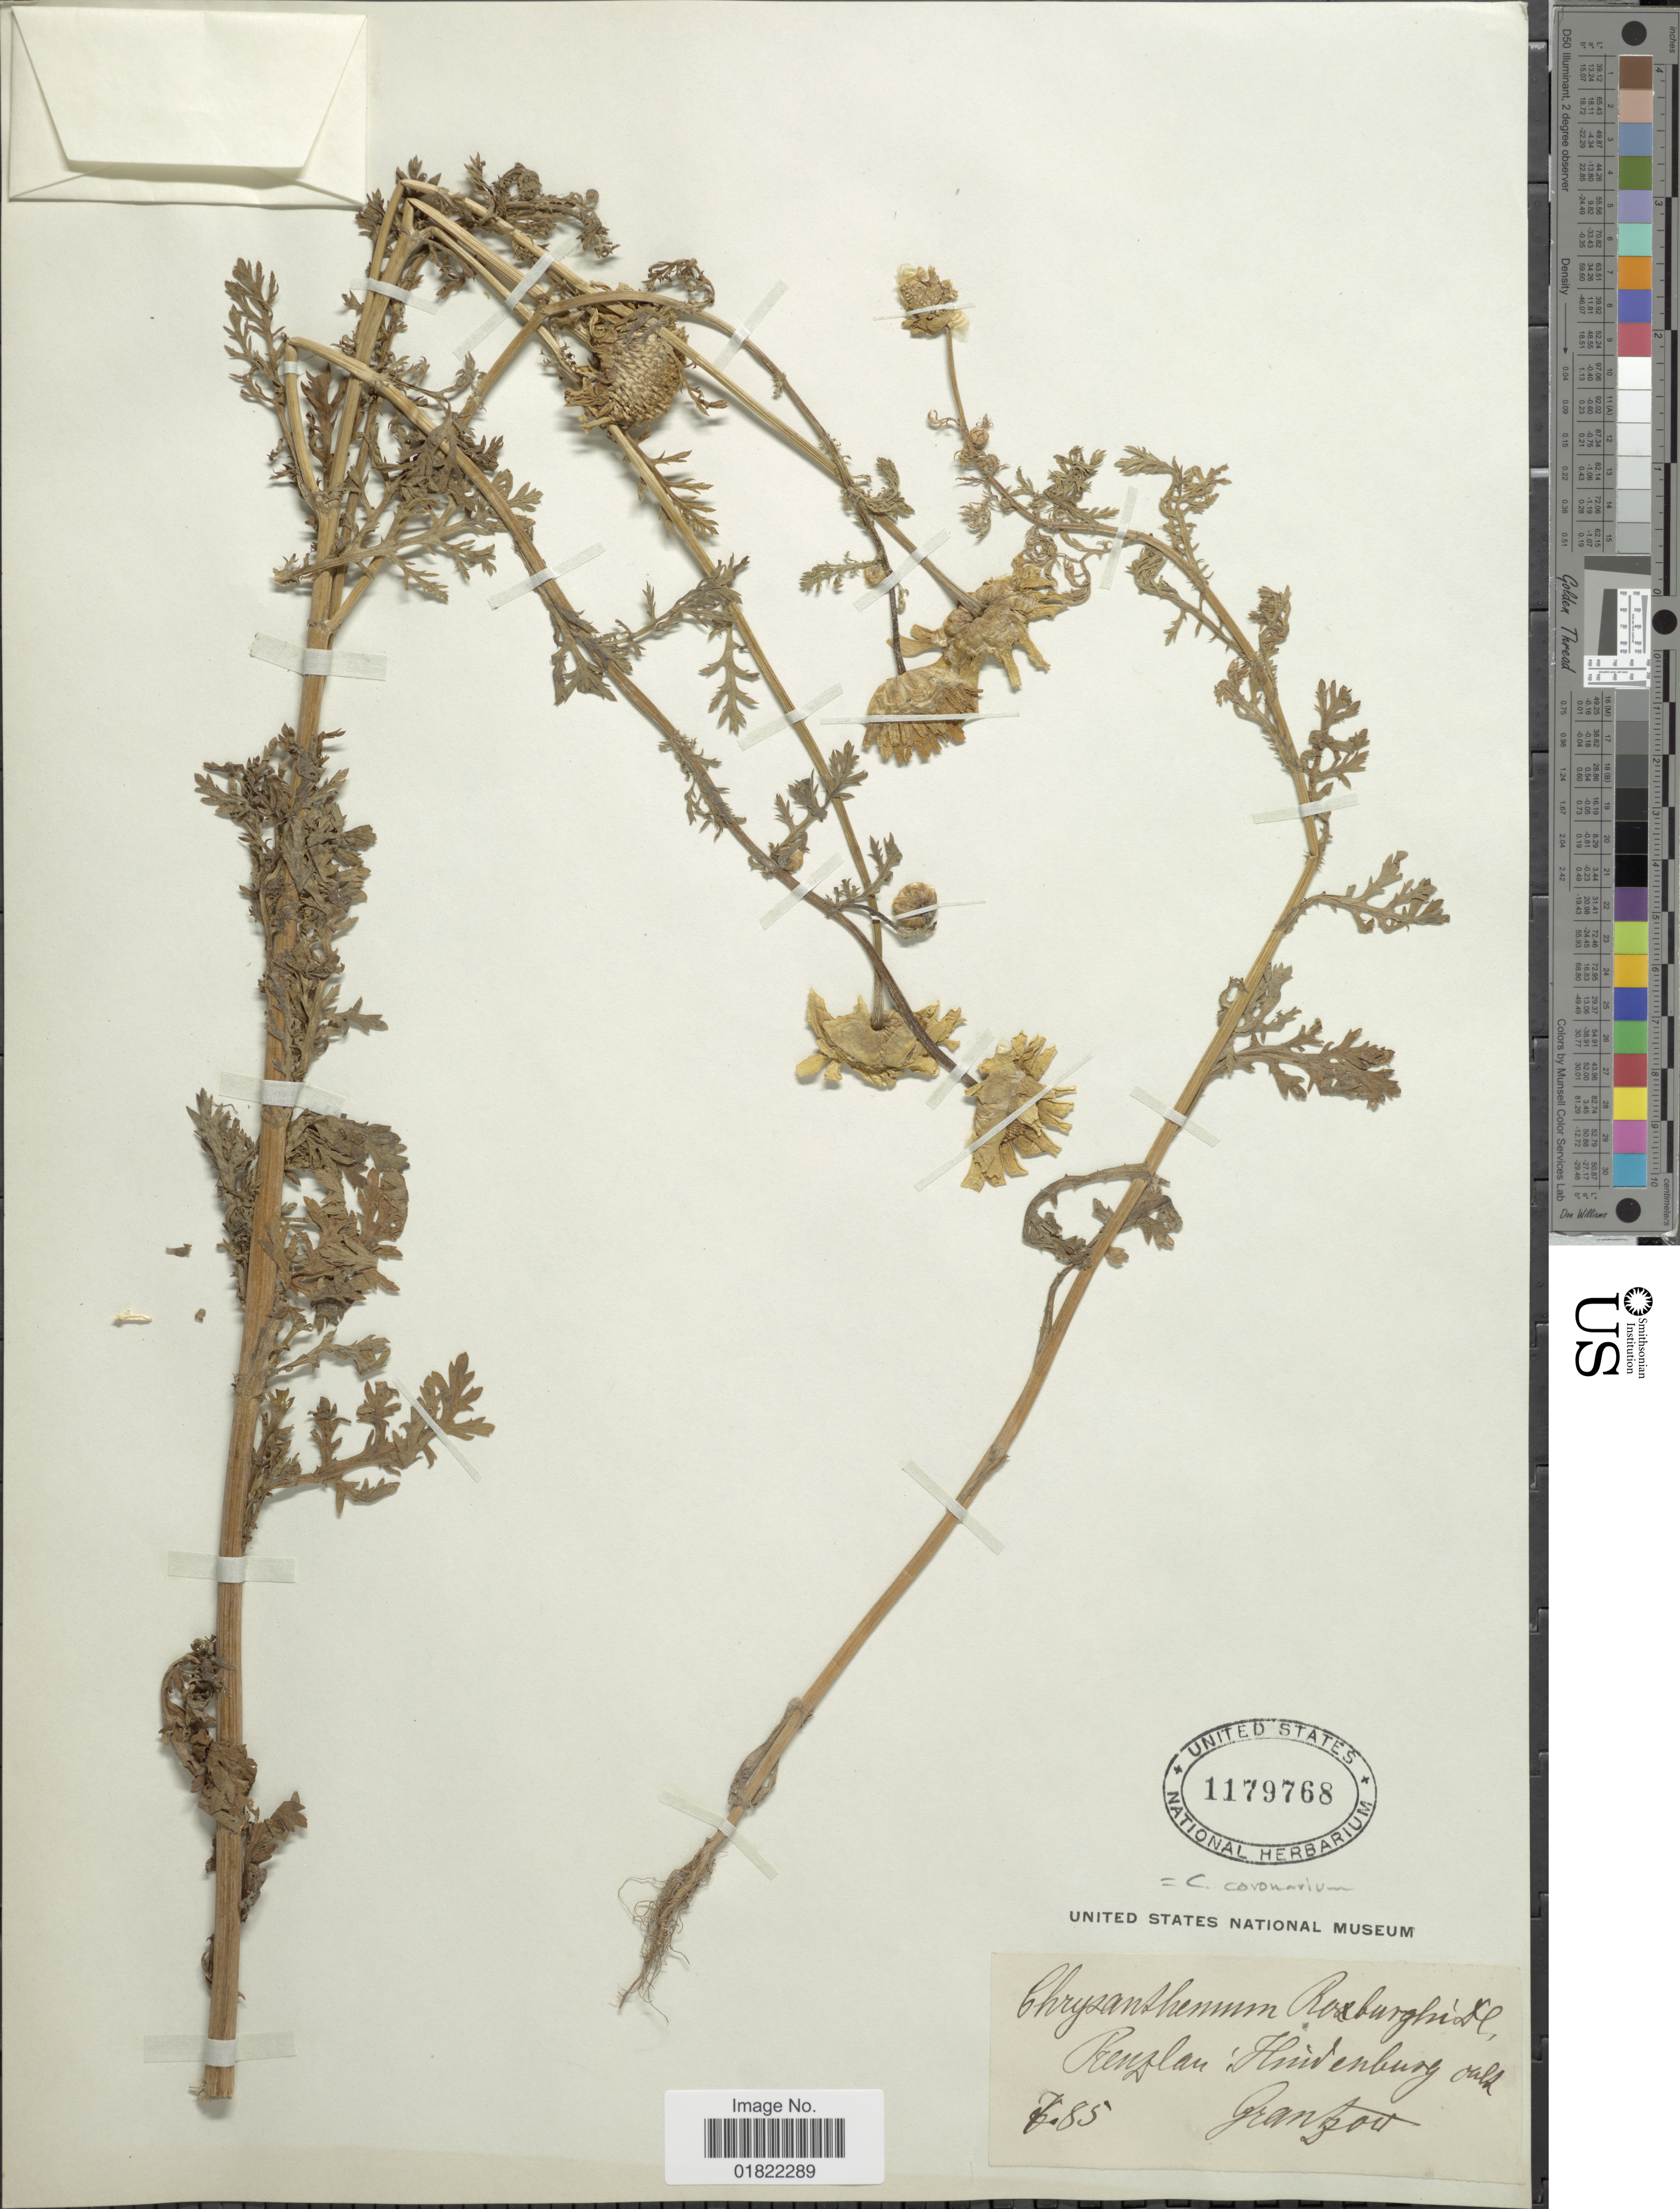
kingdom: Plantae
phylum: Tracheophyta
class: Magnoliopsida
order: Asterales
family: Asteraceae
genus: Chrysanthemum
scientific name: Chrysanthemum coronarium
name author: L.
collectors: Grantzow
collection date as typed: Transcribed d/m/y: /7/85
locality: Prenzlan Huideburg Wildz [interpreted]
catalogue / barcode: US 1179768